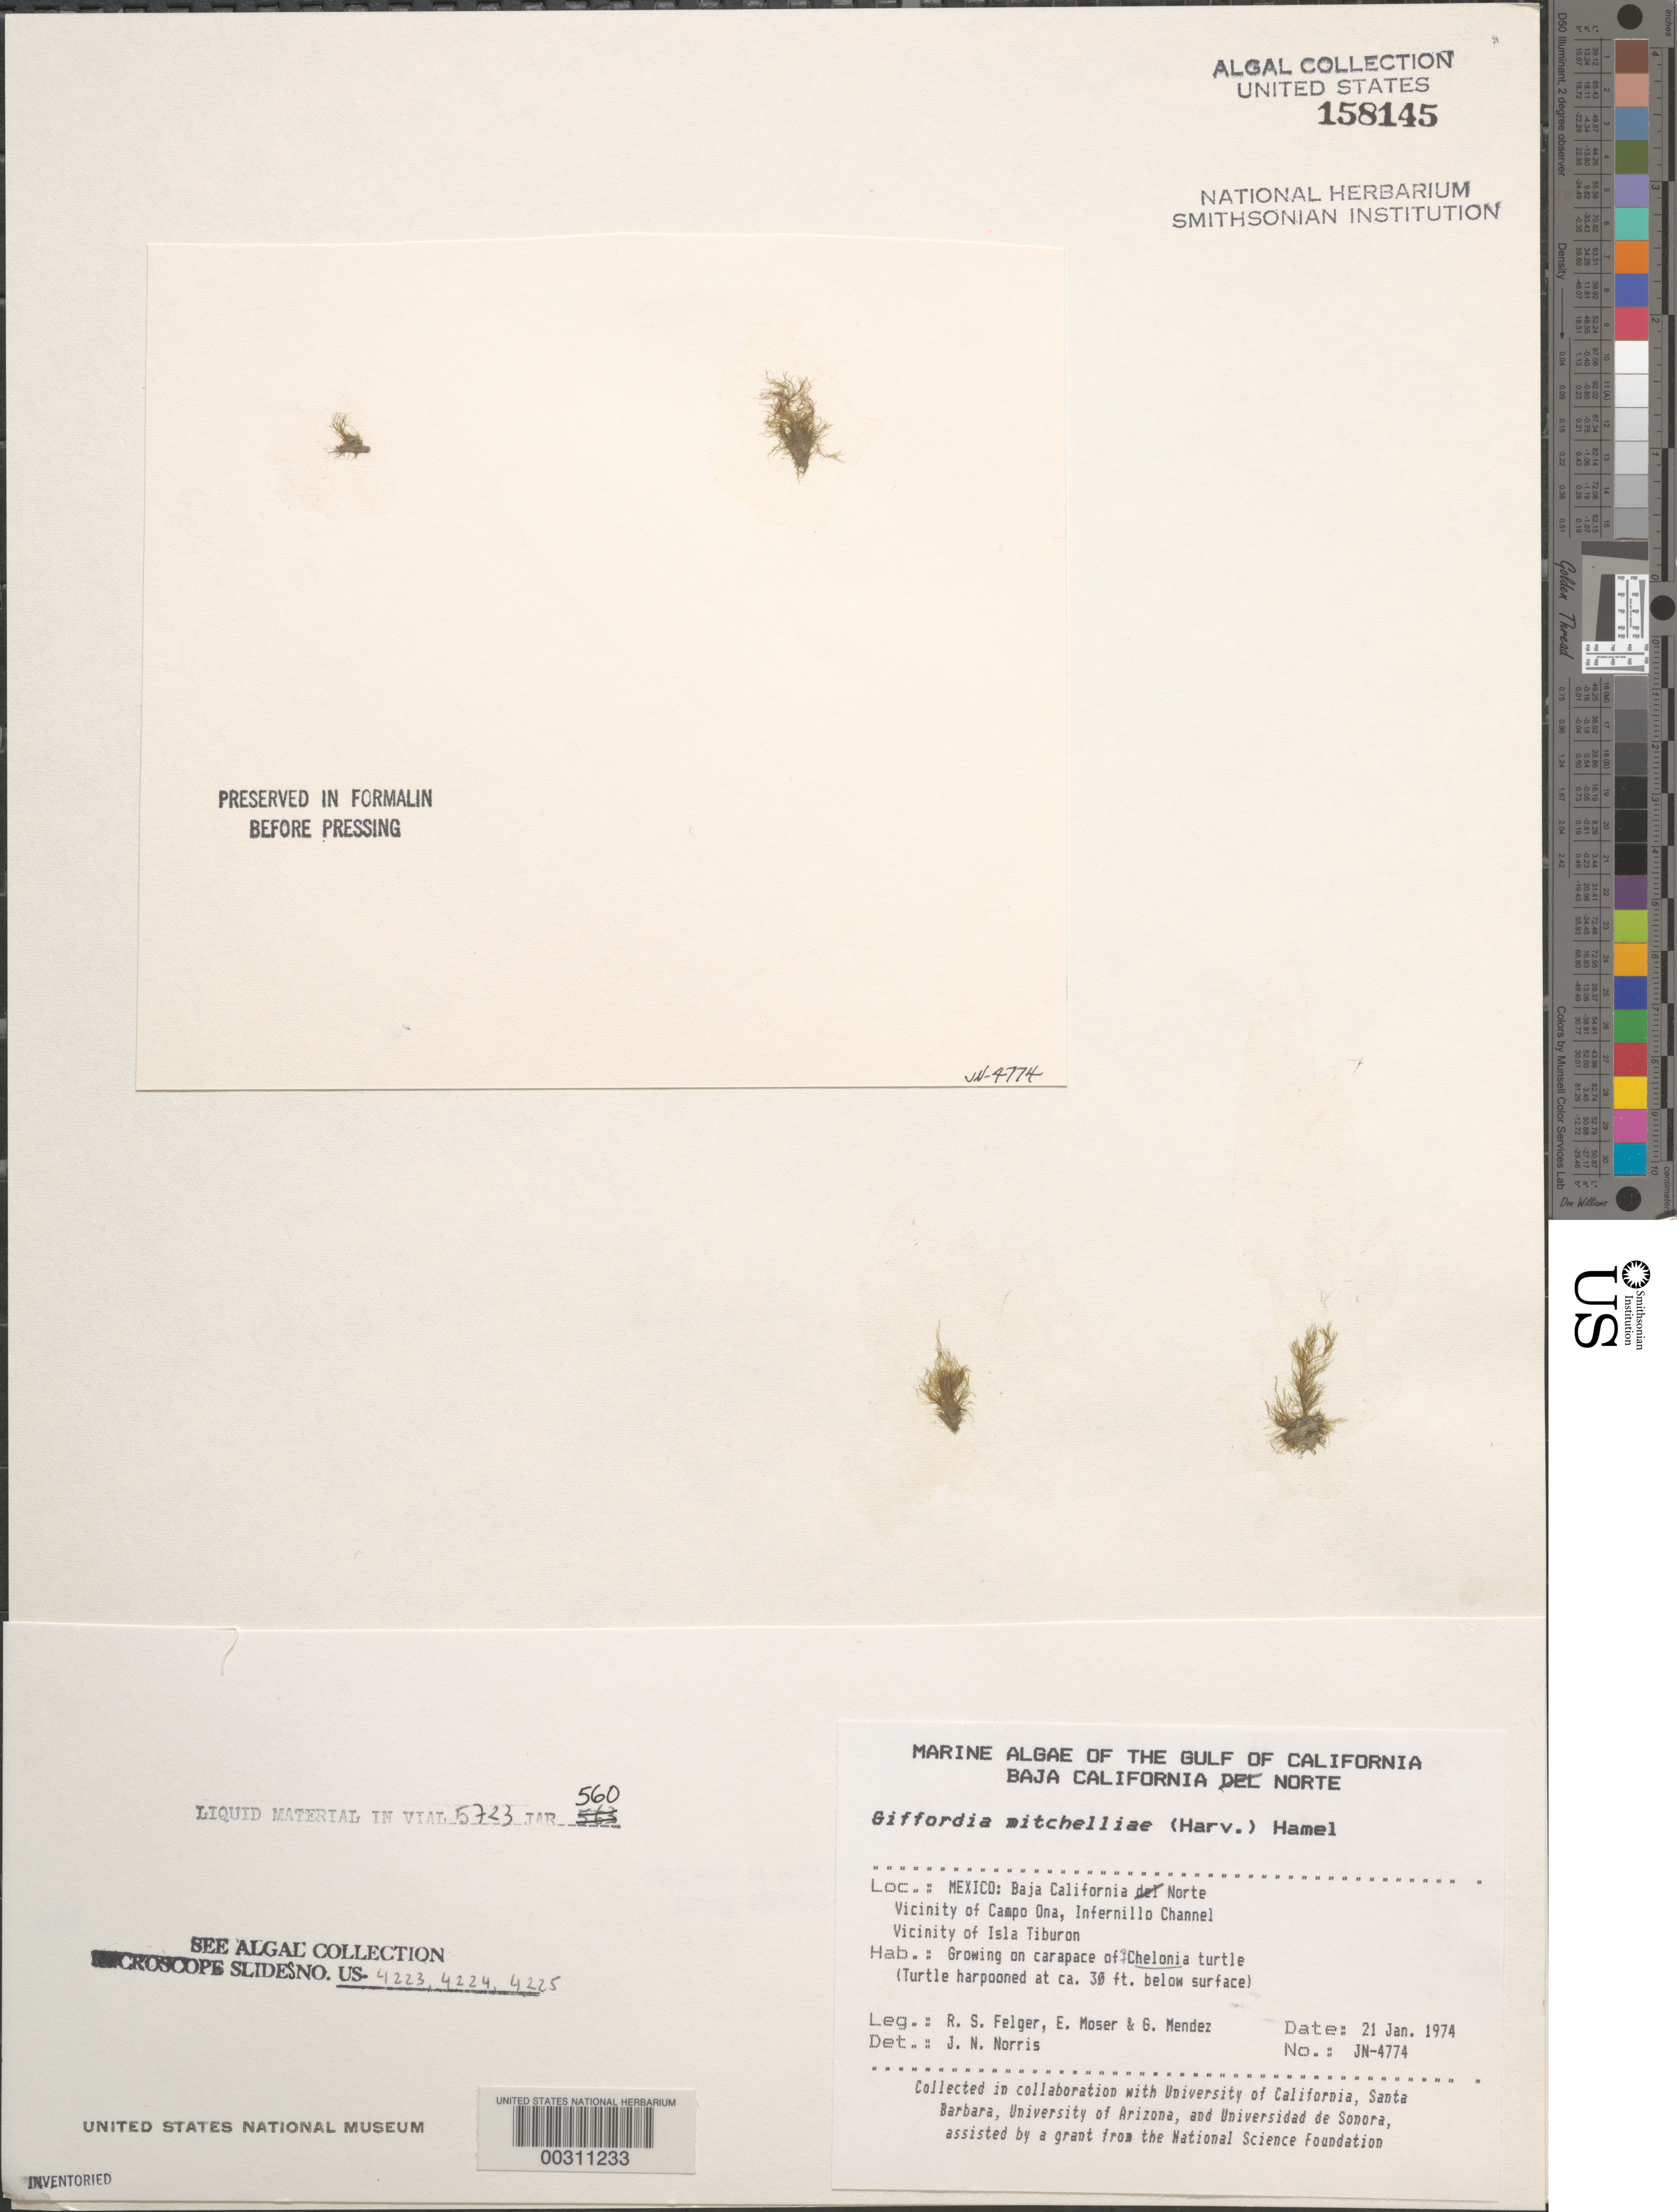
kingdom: Chromista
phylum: Ochrophyta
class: Phaeophyceae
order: Ectocarpales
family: Acinetosporaceae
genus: Feldmannia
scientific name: Feldmannia mitchelliae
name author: (Harv.) H.-S. Kim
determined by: Algae name updating Project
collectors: R. S. Felger, E. Moser & G. Mendez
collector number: JN-4774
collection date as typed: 21 Jan 1974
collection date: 1974-01-21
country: Mexico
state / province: Baja California Norte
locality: Campo Ono area, Infernillo Channel, Isla Tiburon area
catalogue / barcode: US 158145